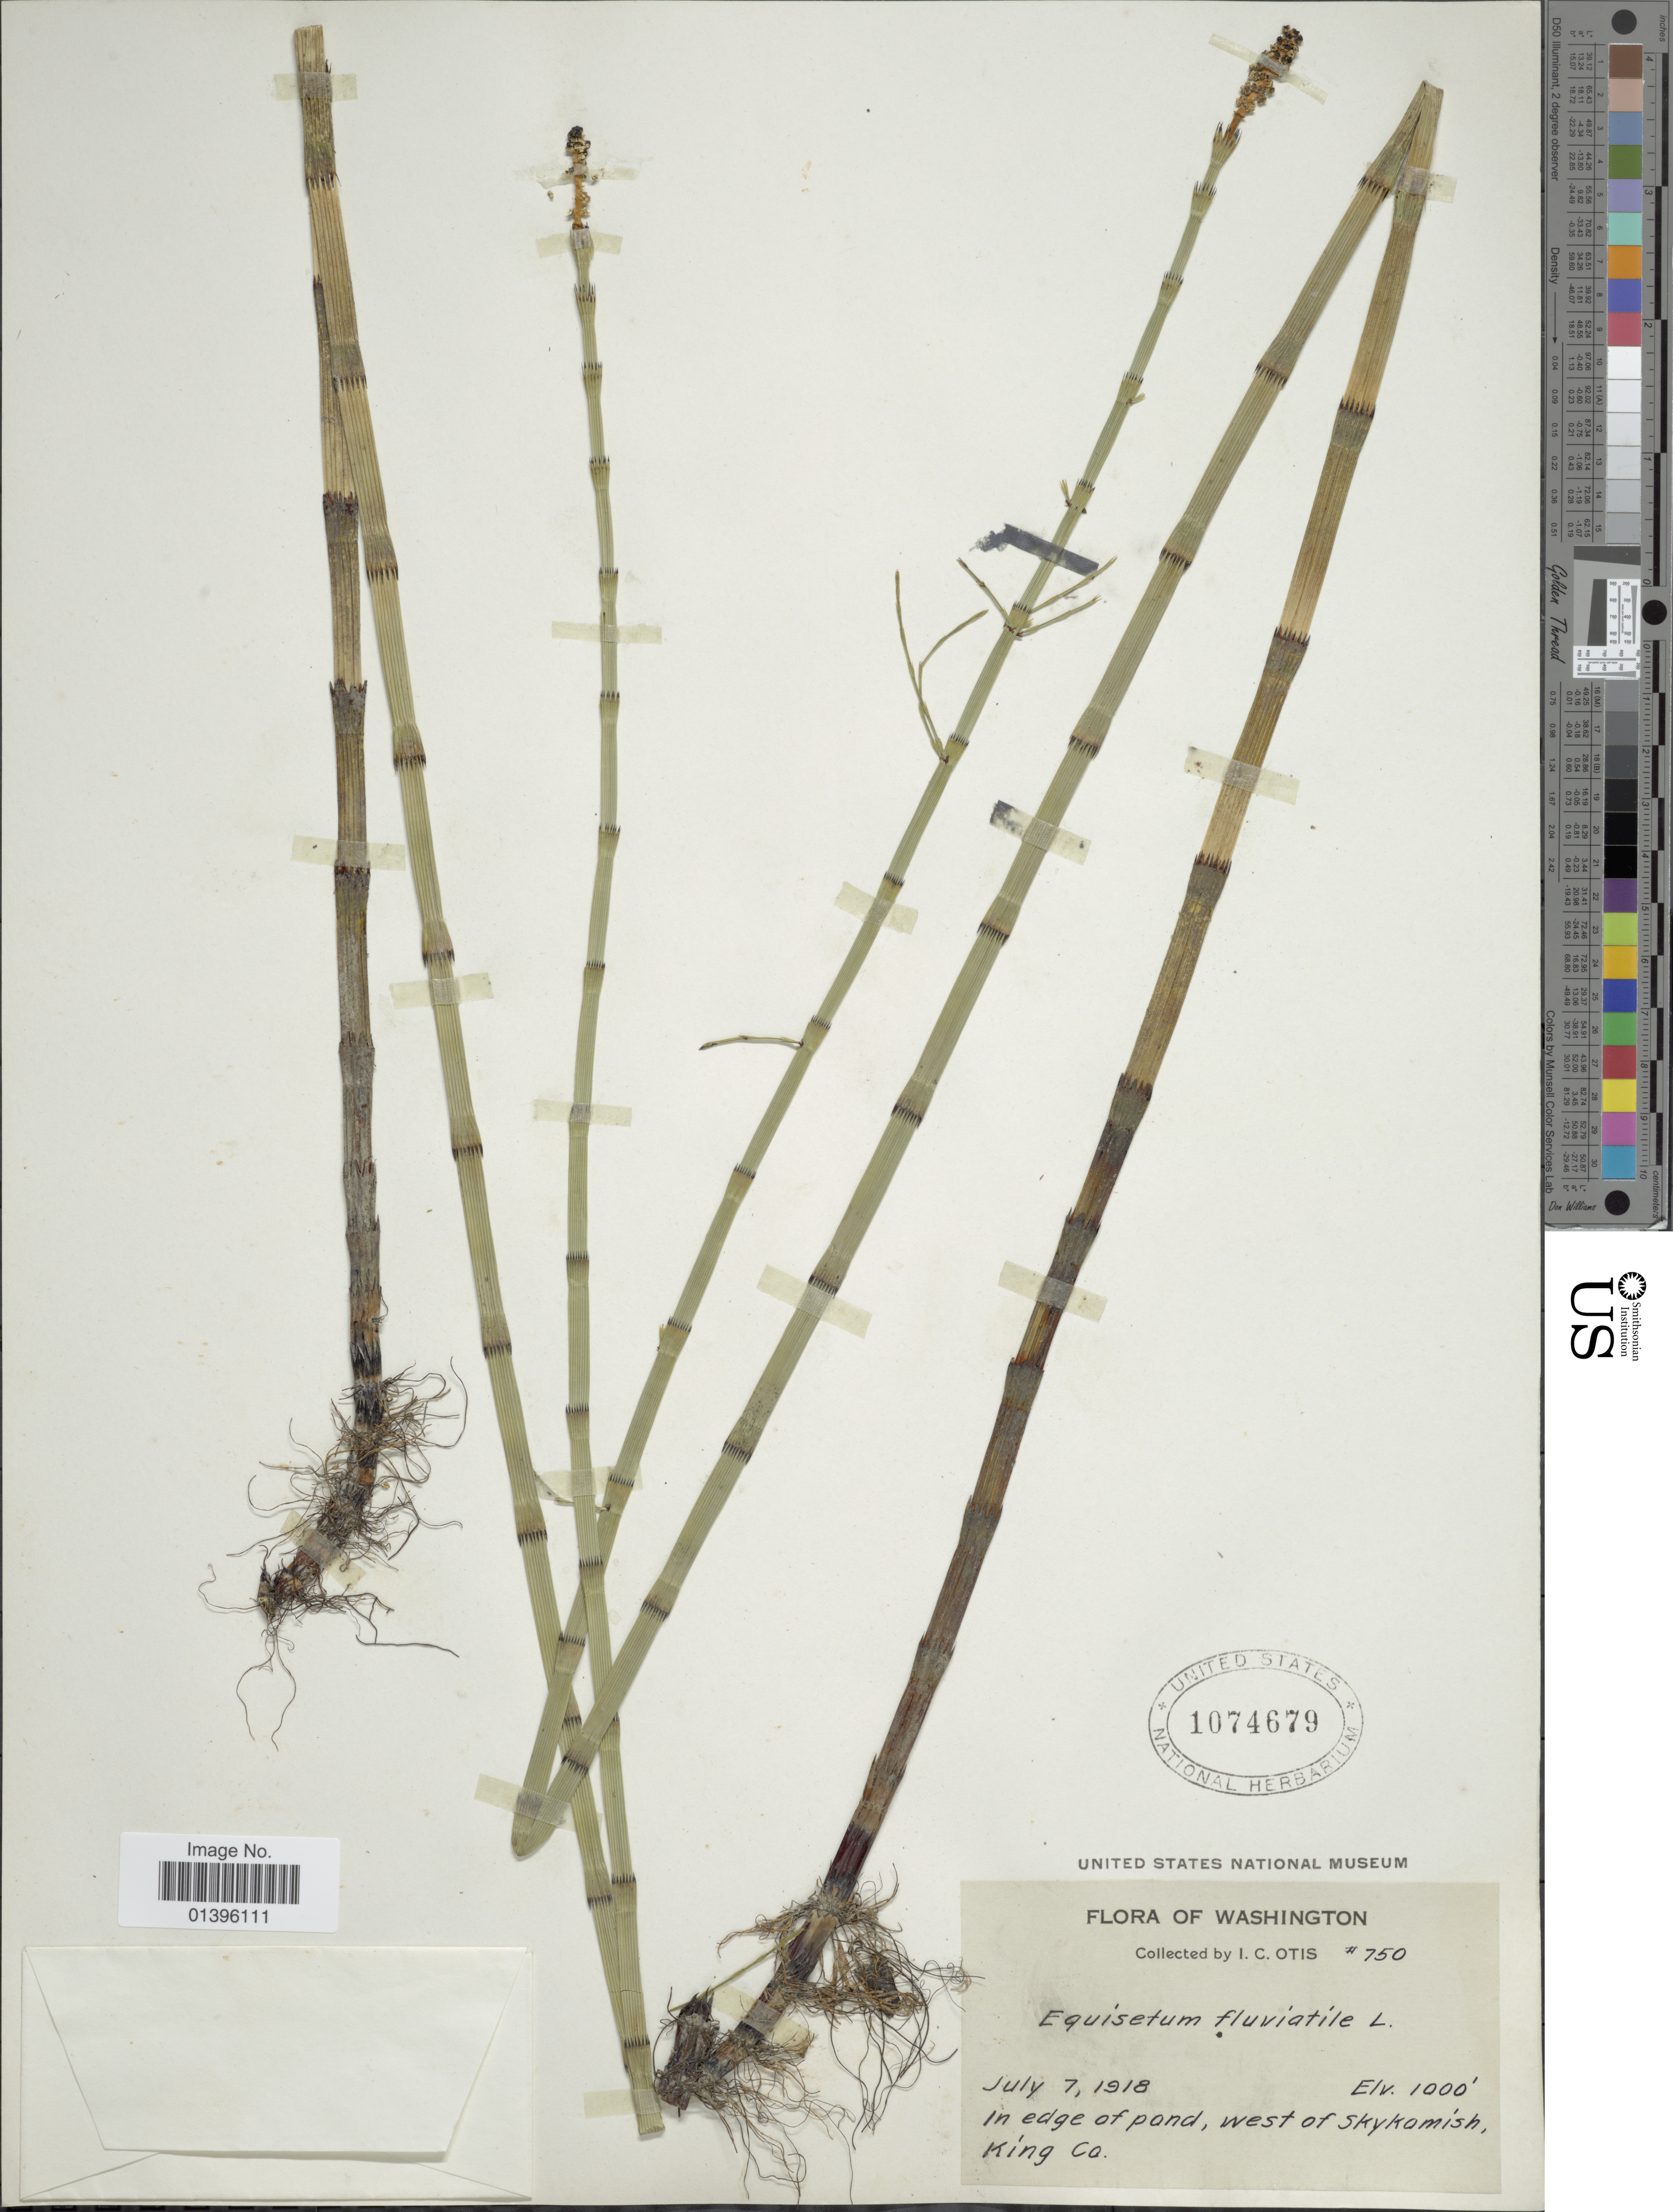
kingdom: Plantae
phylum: Tracheophyta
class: Polypodiopsida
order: Equisetales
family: Equisetaceae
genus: Equisetum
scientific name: Equisetum fluviatile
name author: L.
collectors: I. C. Otis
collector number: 750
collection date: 1918-07-07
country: United States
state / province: Washington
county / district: King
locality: In edge of pond, west of Skykamish, King Co.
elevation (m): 305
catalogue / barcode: US 1074679